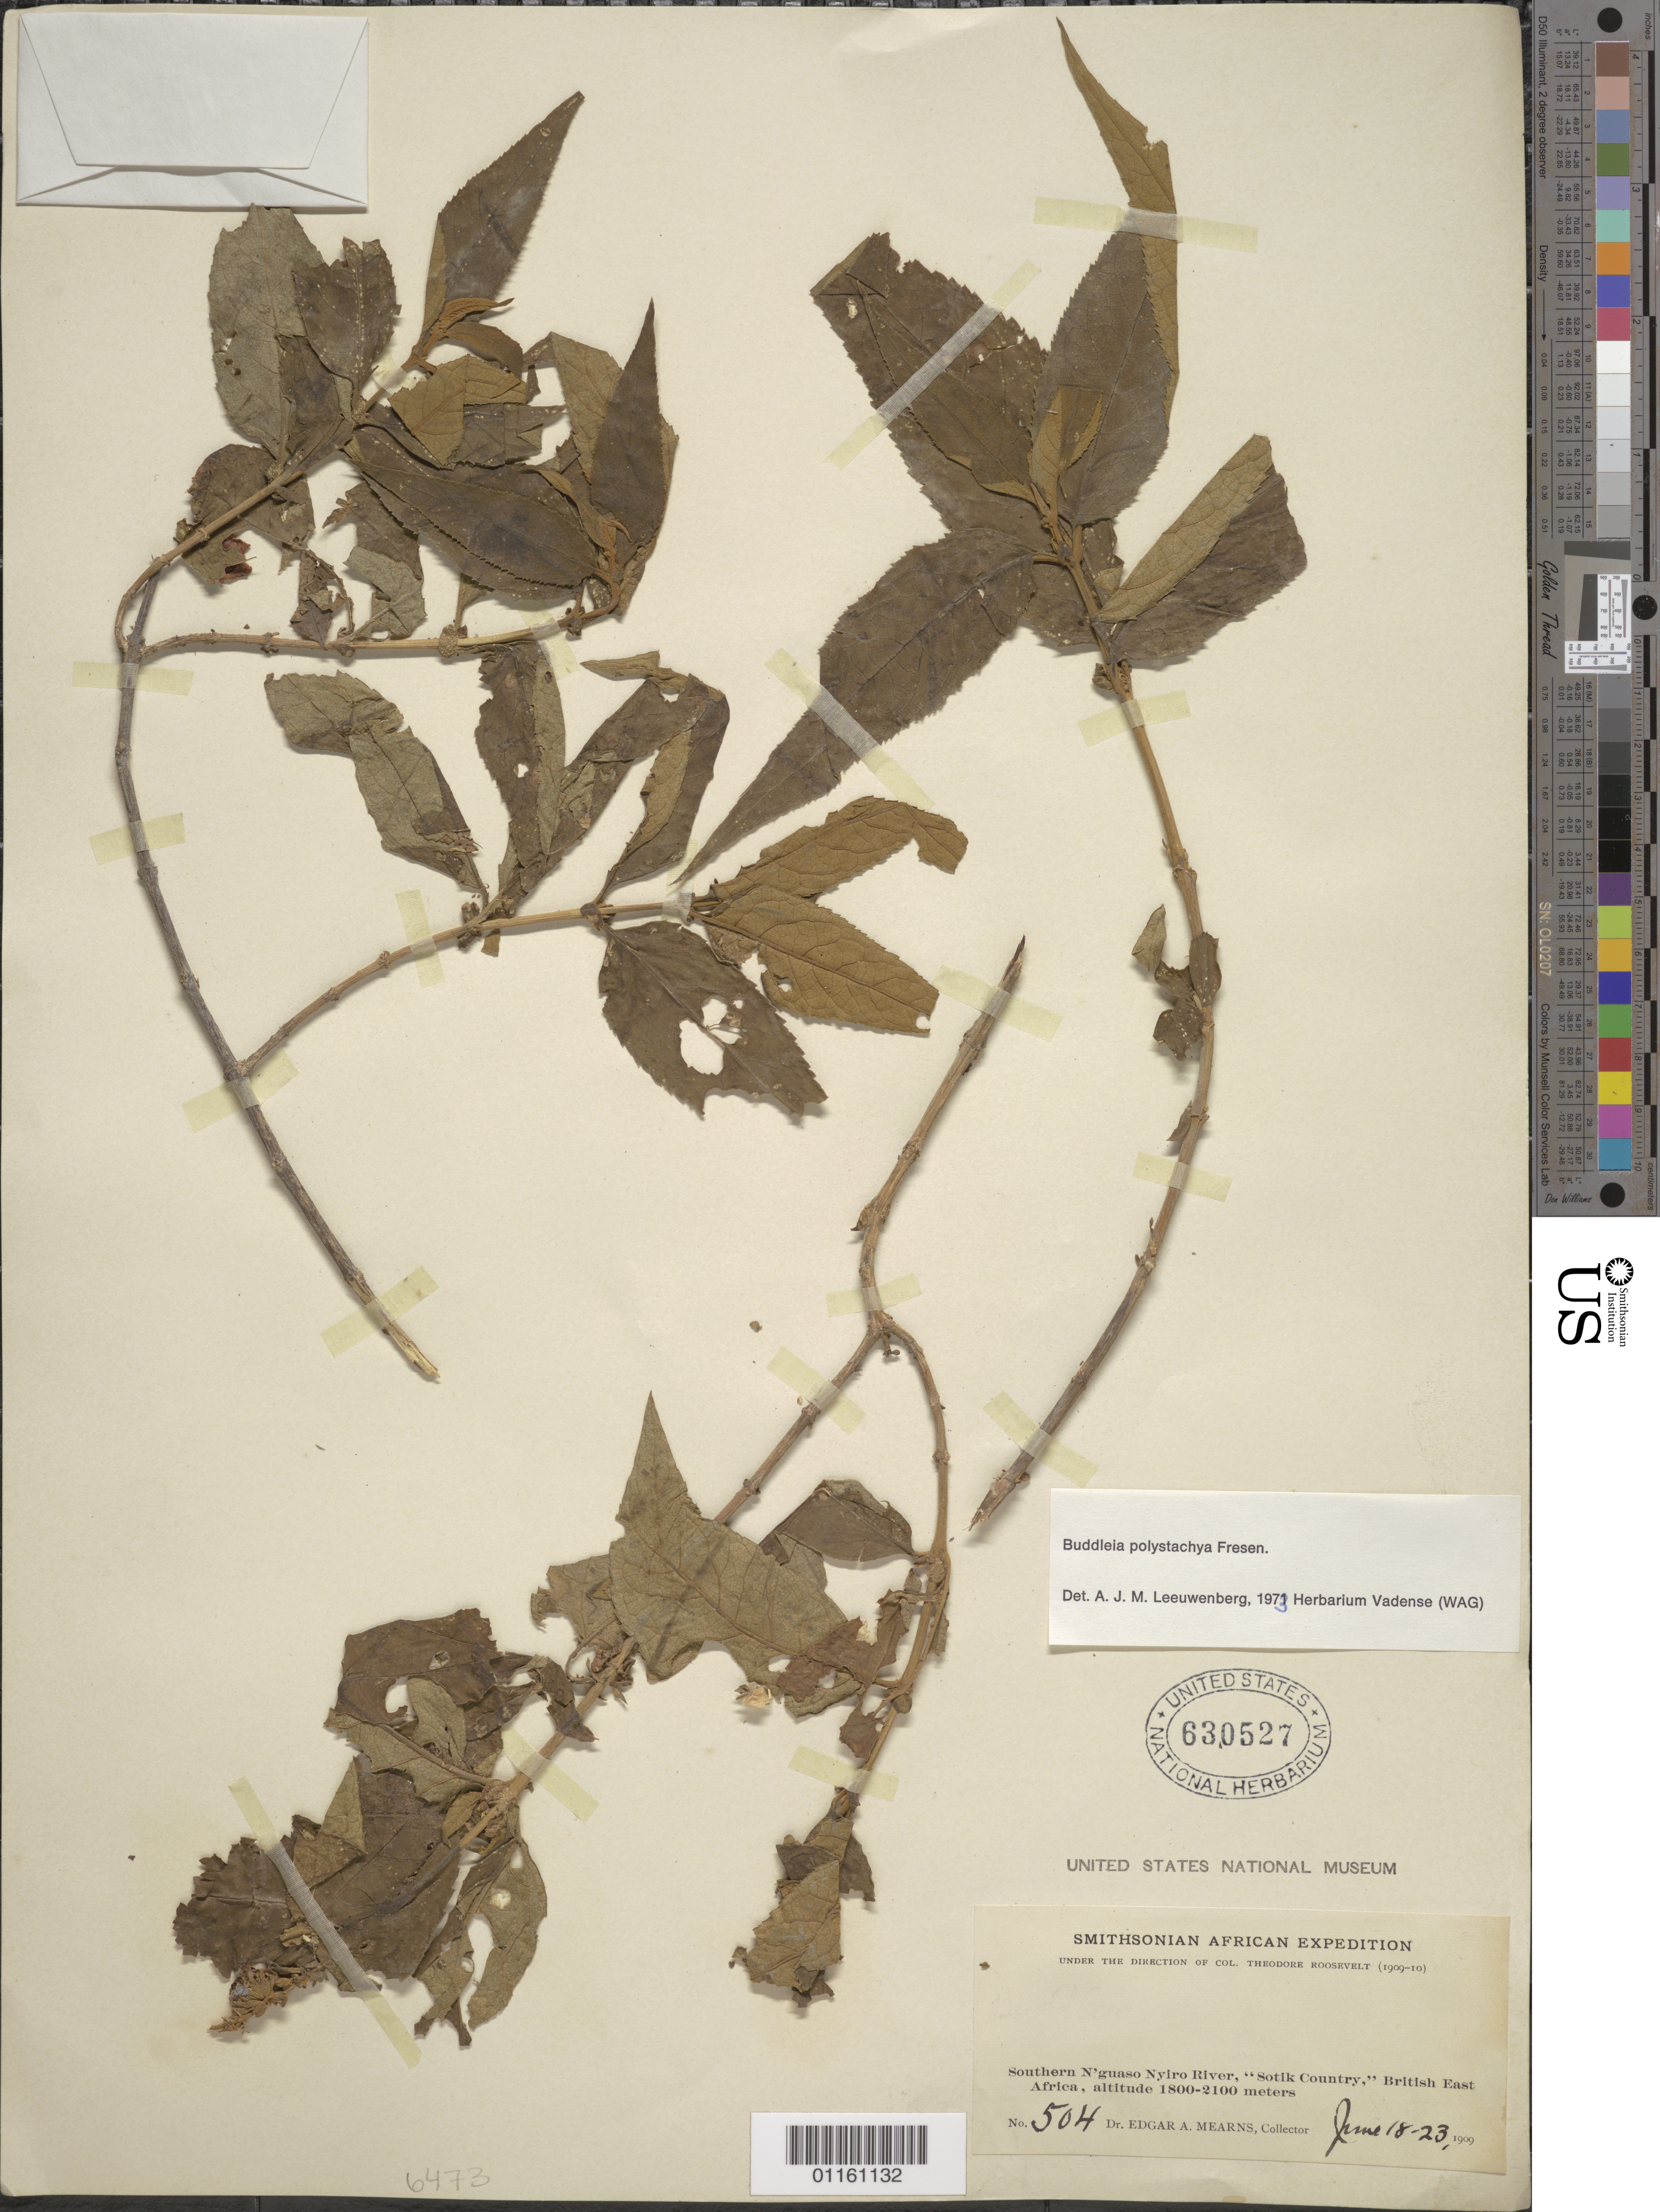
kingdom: Plantae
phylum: Tracheophyta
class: Magnoliopsida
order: Lamiales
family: Scrophulariaceae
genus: Buddleja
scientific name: Buddleja polystachya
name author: Fresen.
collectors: E. A. Mearns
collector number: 504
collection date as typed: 18 Jun 1909 to 23 Jun 1909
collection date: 1909-06-18/1909-06-23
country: Kenya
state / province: Bomet / Narok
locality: Southern N'guaso Nyiro River, "Sotik Country"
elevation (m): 1800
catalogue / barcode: US 630527